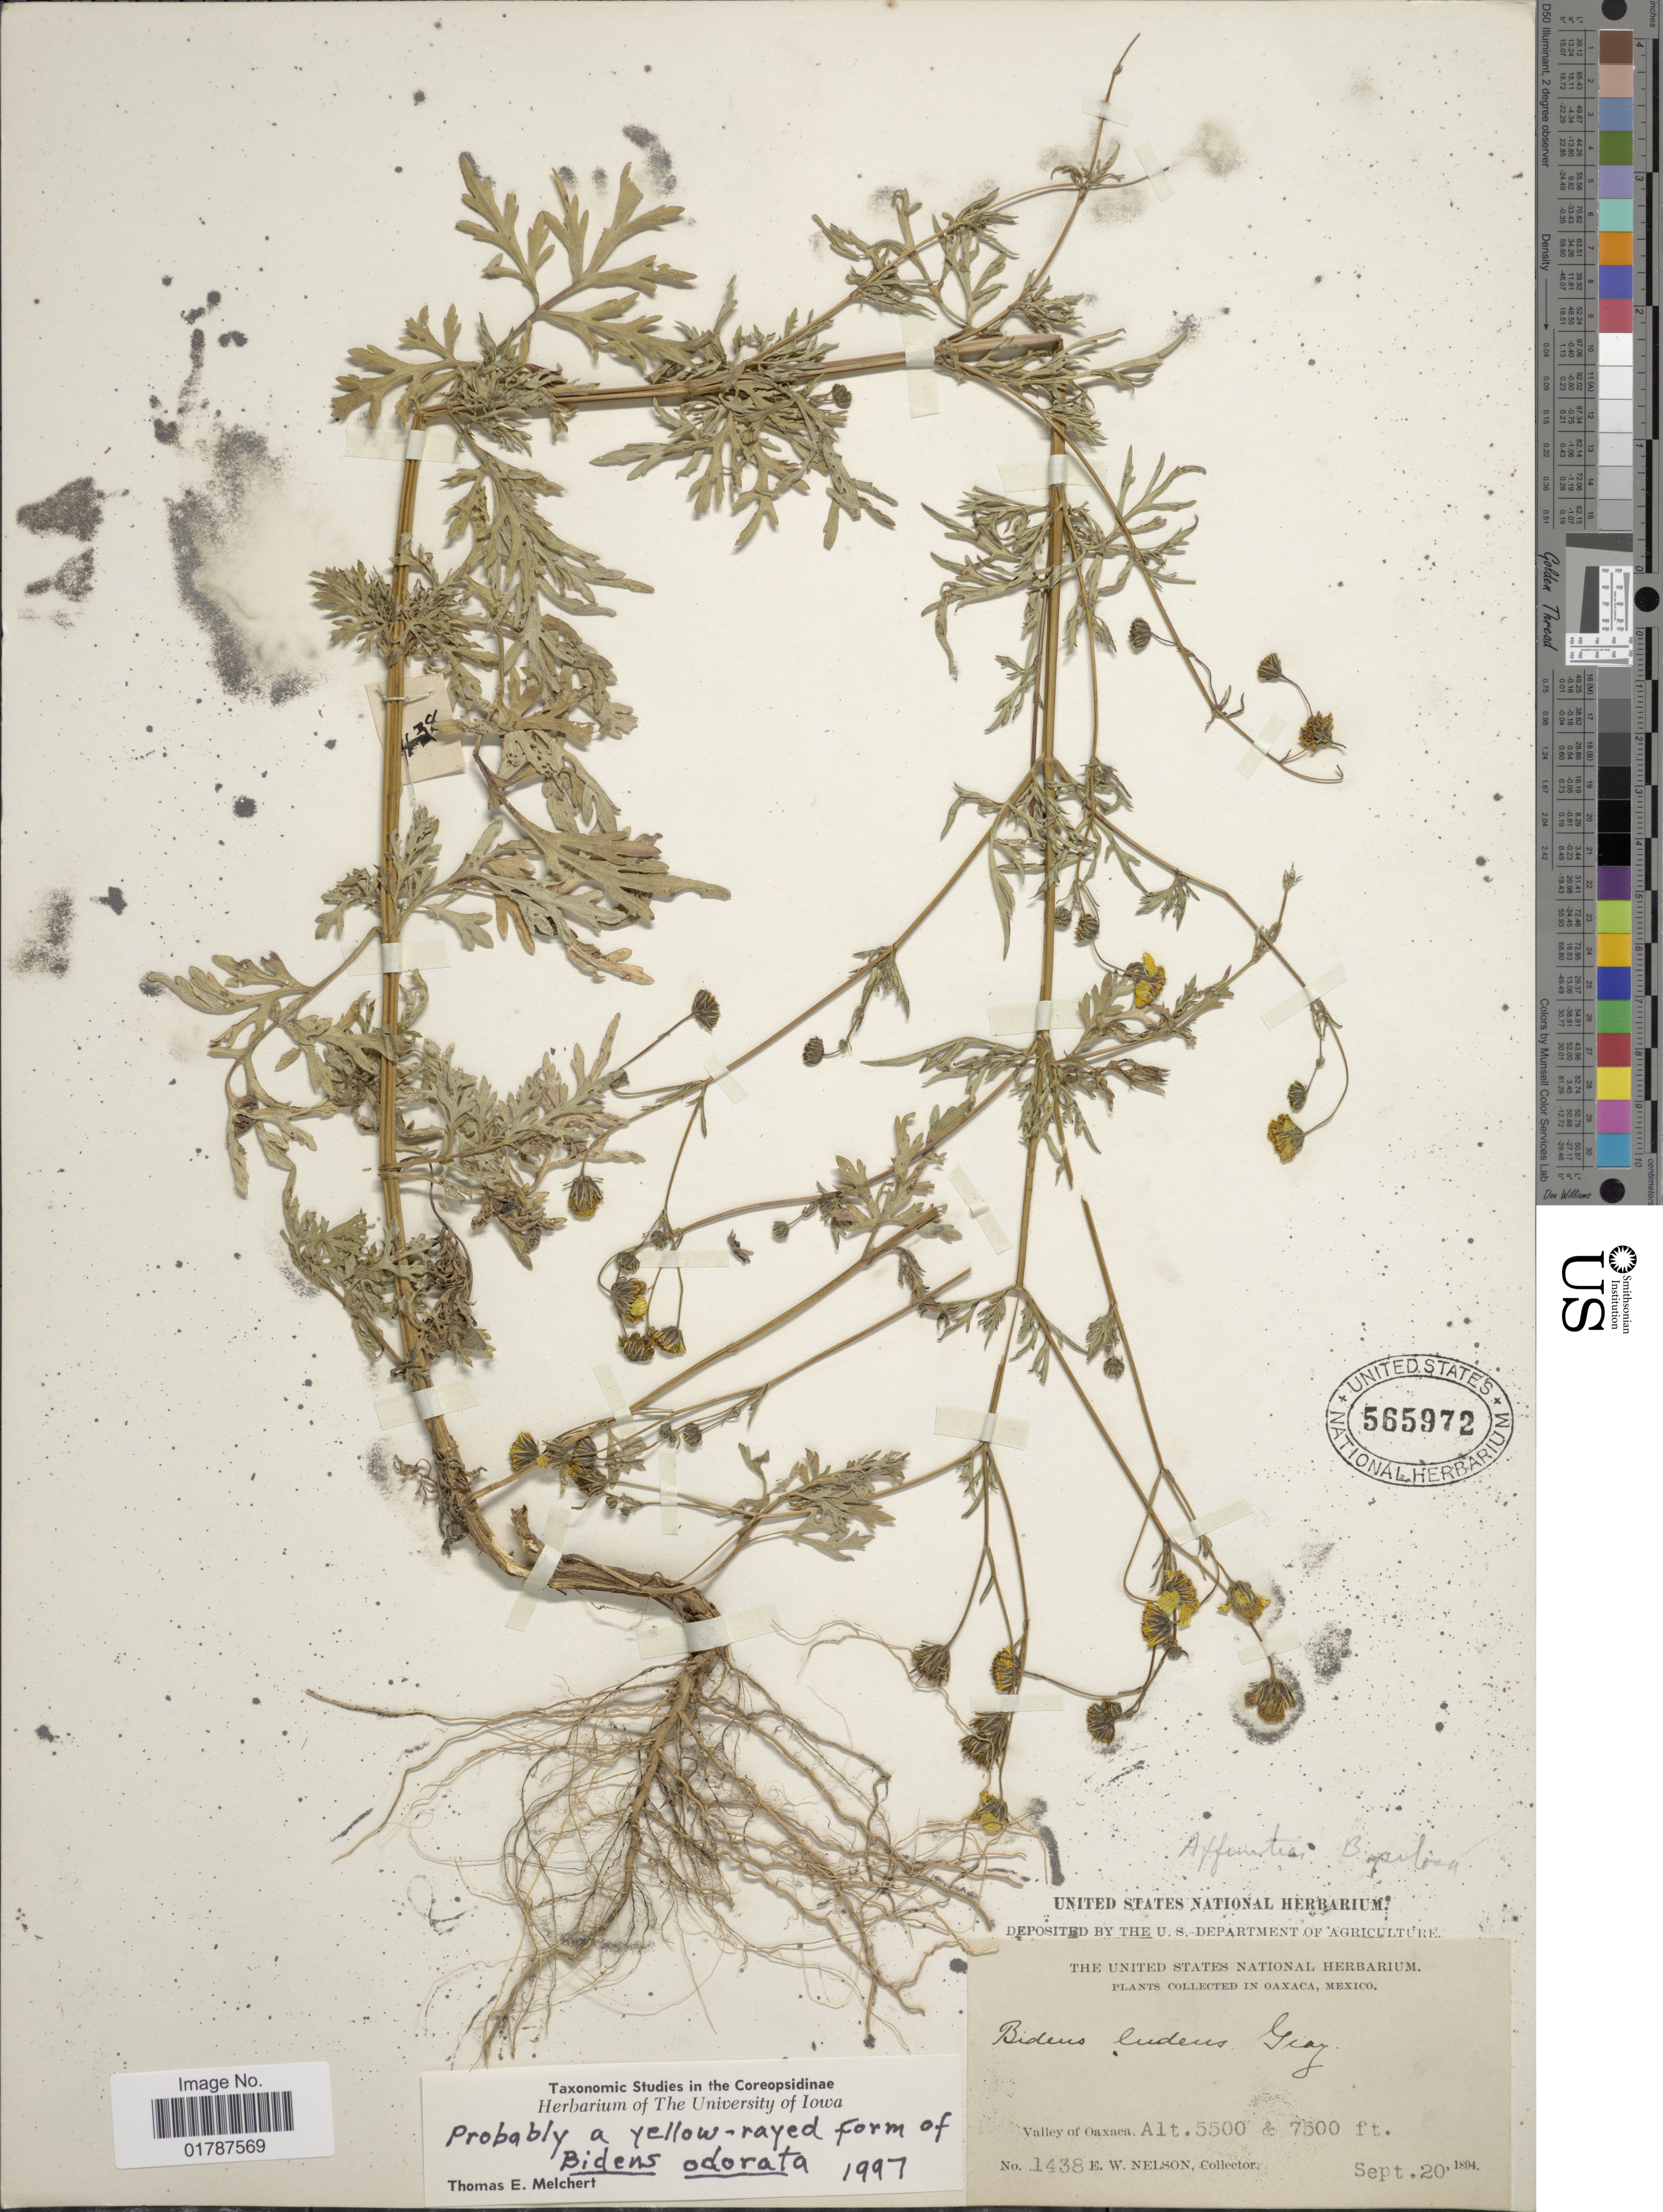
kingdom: Plantae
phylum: Tracheophyta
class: Magnoliopsida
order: Asterales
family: Asteraceae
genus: Bidens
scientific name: Bidens odorata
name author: Cav.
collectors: E. W. Nelson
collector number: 1438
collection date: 1894-09-20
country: Mexico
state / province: Oaxaca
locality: In Oaxaca, Mexico, Valley of Oaxaca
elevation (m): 1676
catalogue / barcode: US 565972